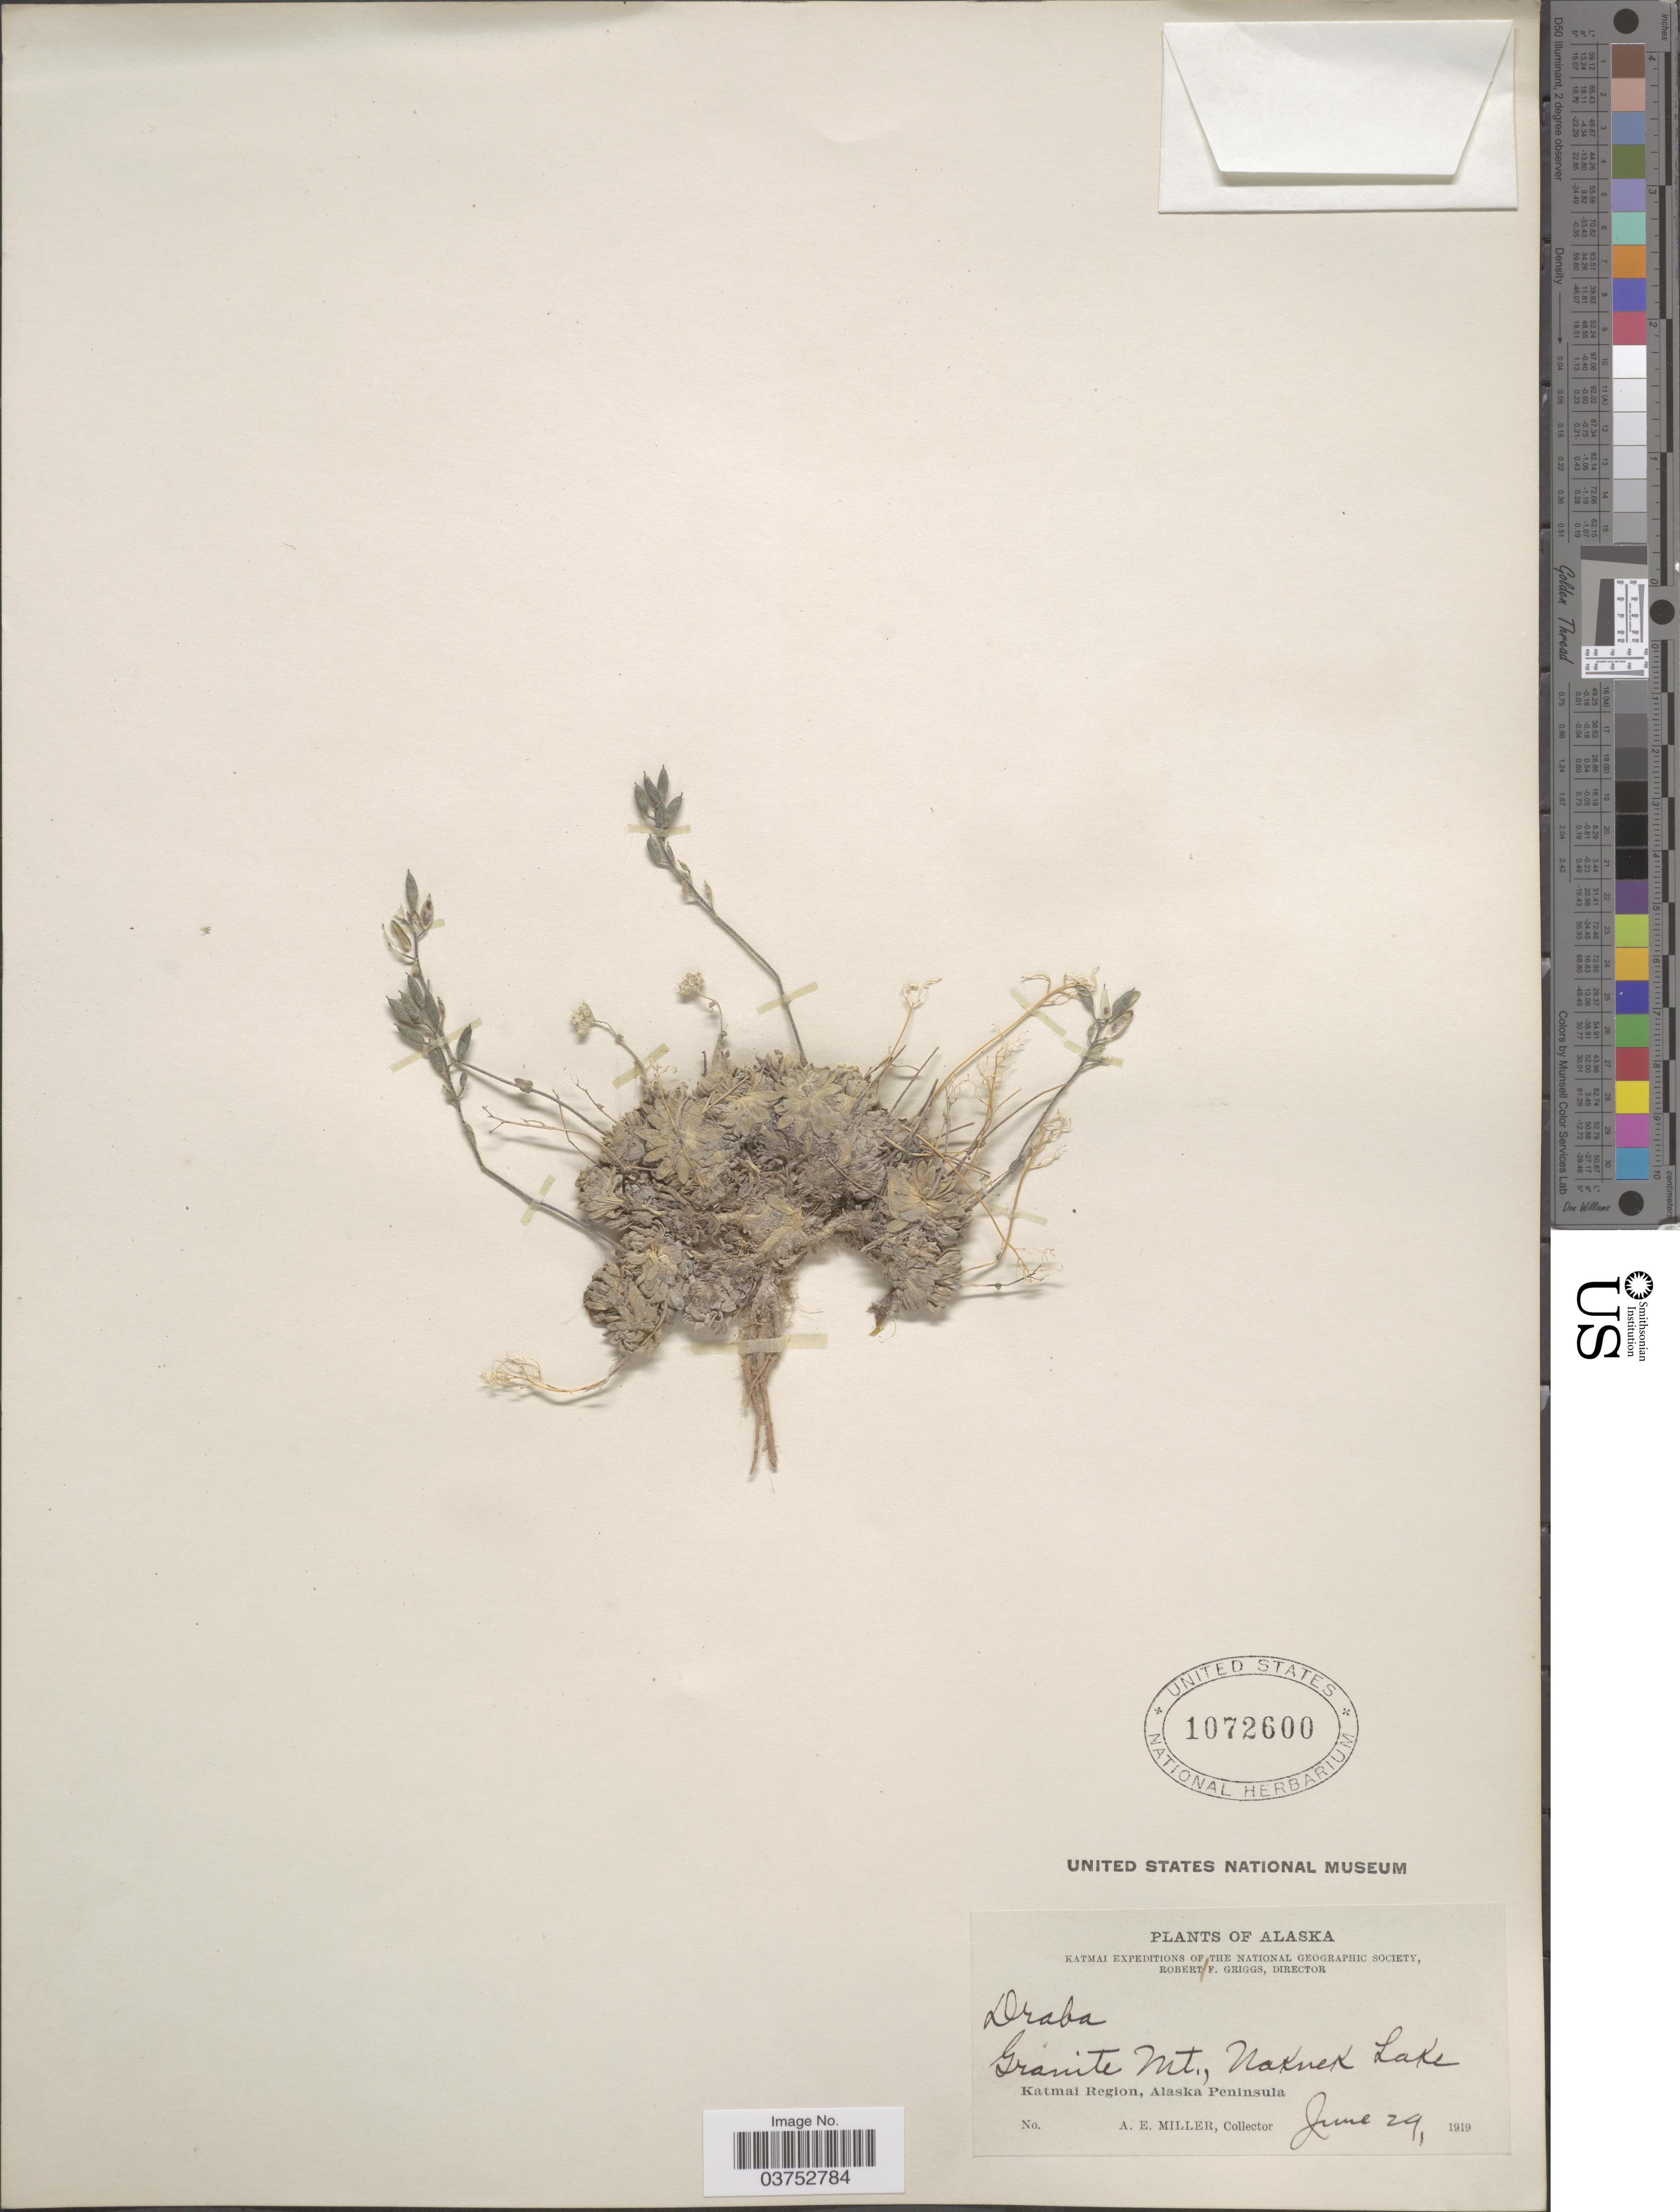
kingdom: Plantae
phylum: Tracheophyta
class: Magnoliopsida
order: Brassicales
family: Brassicaceae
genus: Draba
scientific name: Draba sp.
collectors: A. E. Miller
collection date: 1919-06-29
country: United States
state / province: Alaska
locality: Granite Mt., Naknek Lake. Katmai Region, Alaska Peninsula.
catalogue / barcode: US 1072600